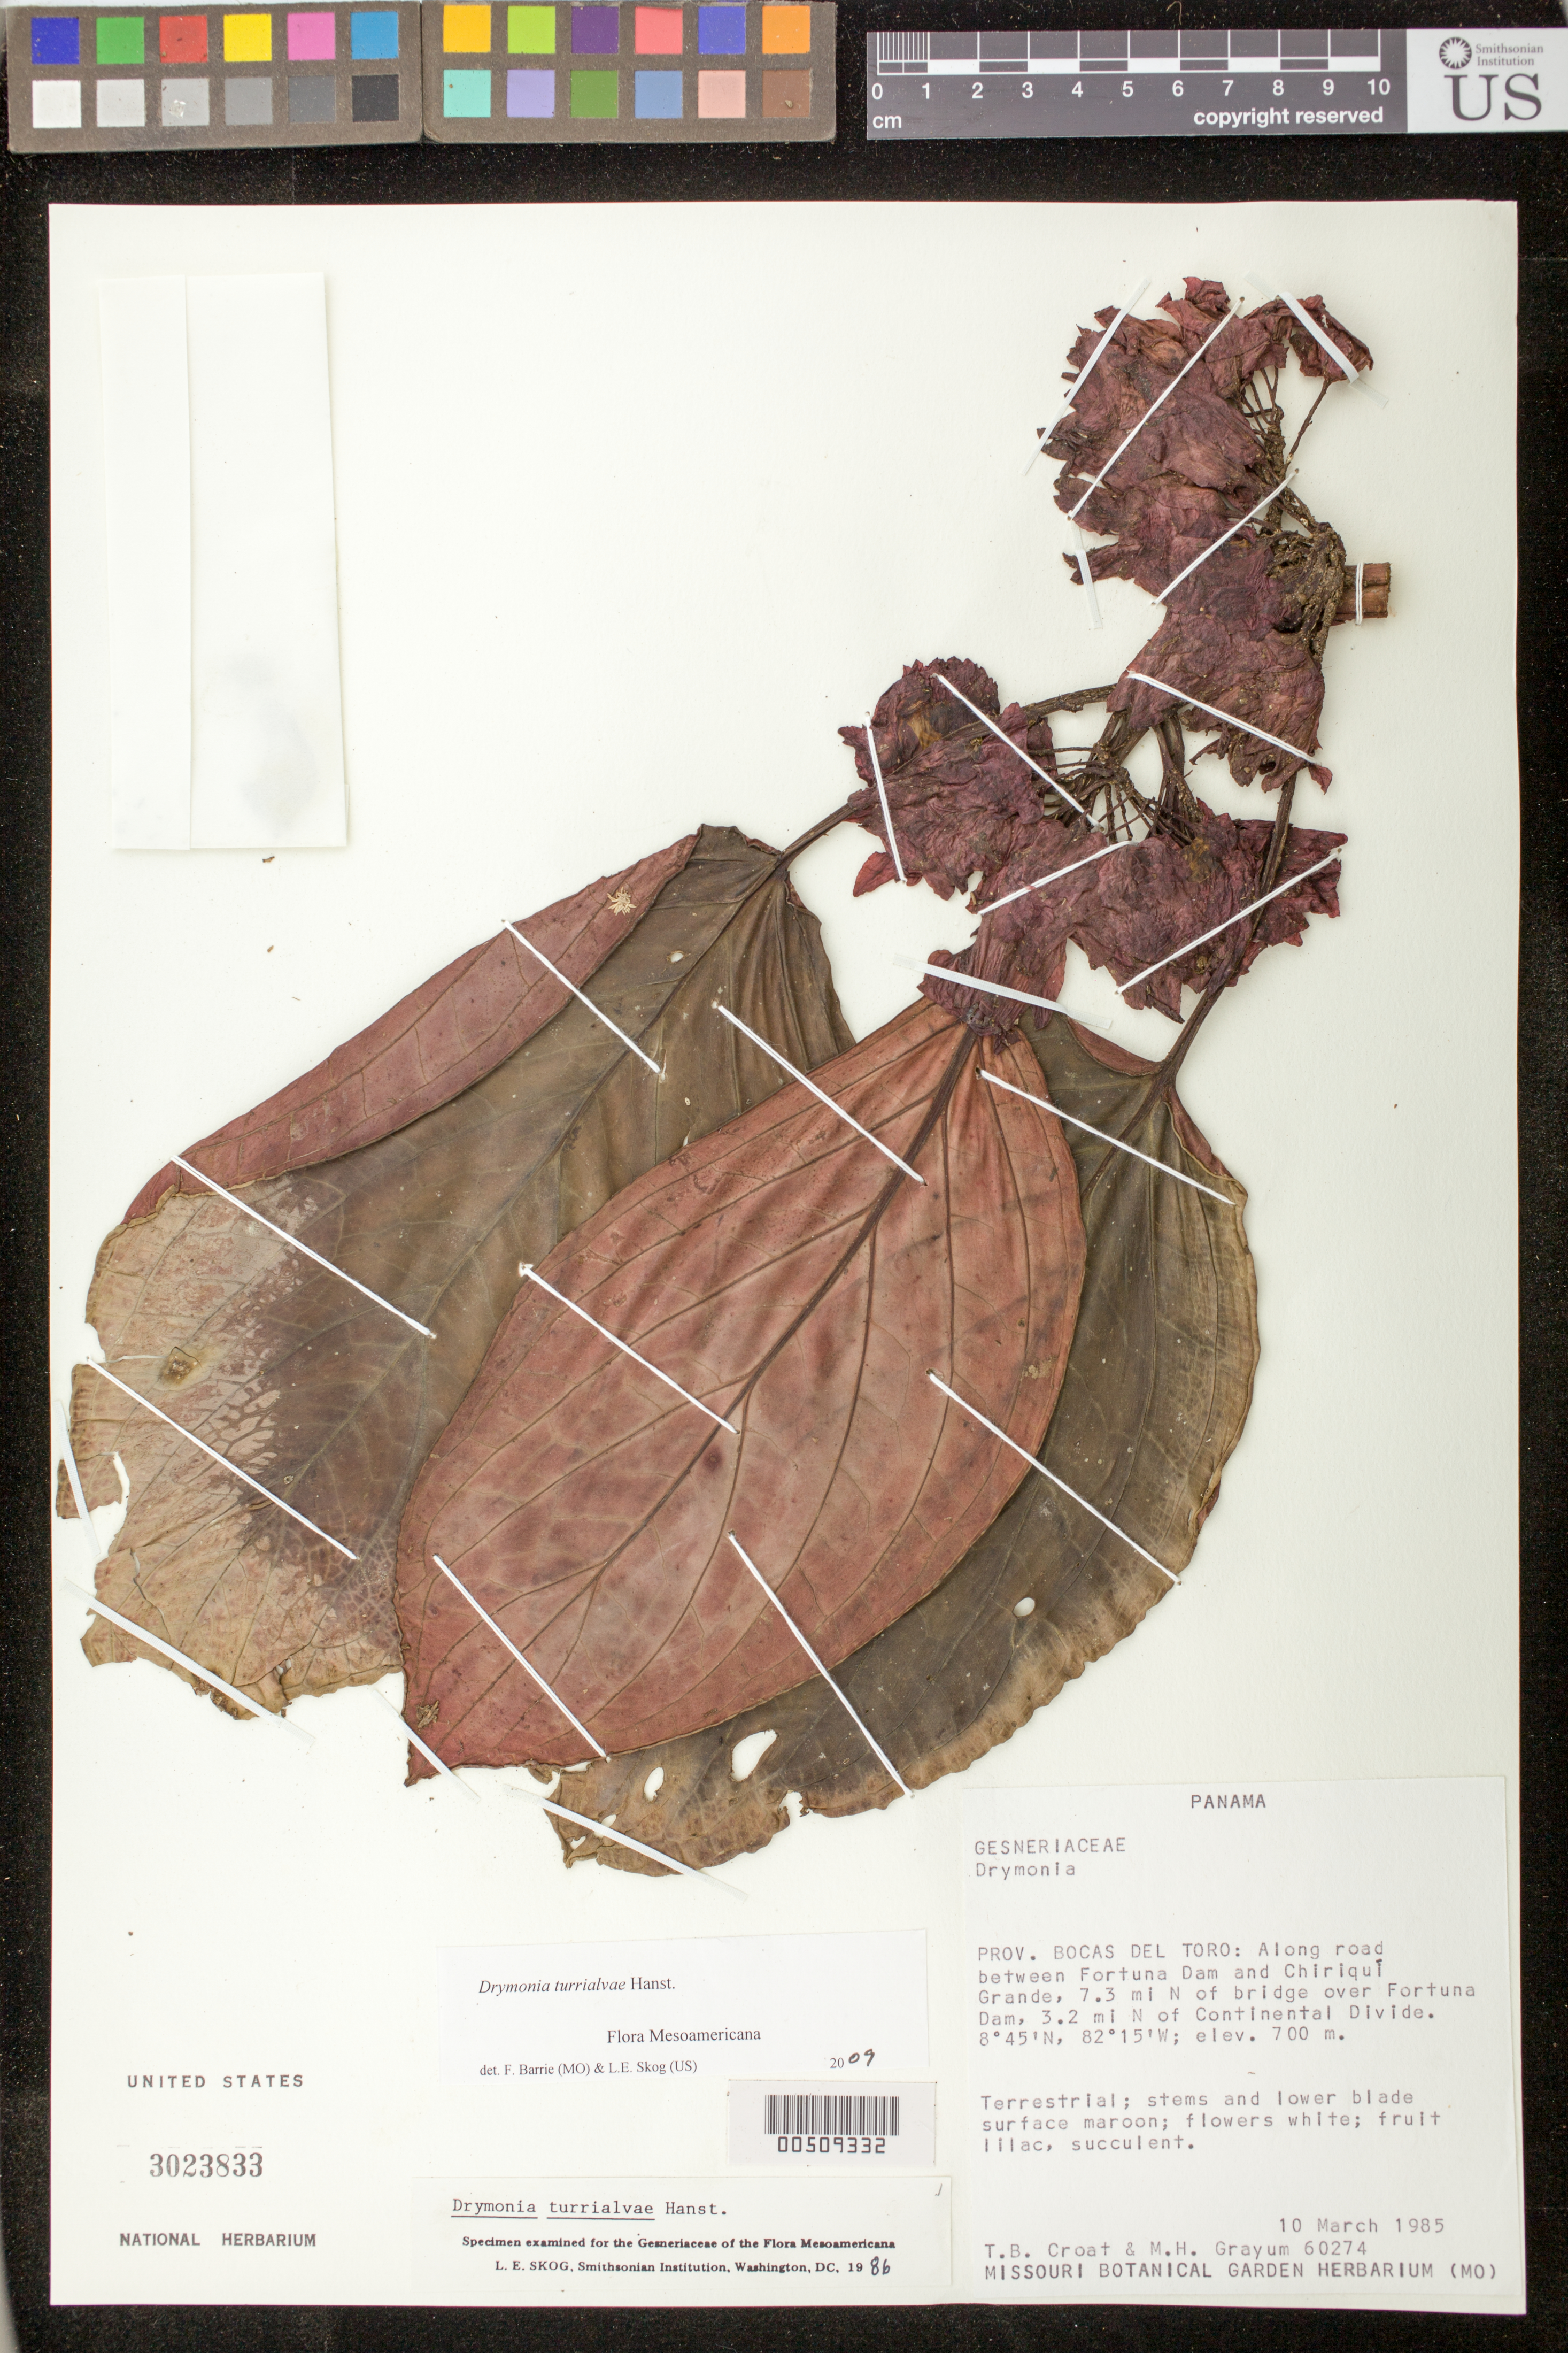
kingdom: Plantae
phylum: Tracheophyta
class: Magnoliopsida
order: Lamiales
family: Gesneriaceae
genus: Drymonia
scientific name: Drymonia turrialvae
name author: Hanst.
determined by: Skog, Laurence E.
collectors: T. B. Croat & M. H. Grayum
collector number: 60274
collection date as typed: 10 Mar 1985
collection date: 1985-03-10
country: Panama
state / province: Bocas del Toro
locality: Along road between Fortuna Dam and Chiriquí Grande, 7.3 mi N of bridge over Fortuna Dam, 3.2 mi N of Continental Divide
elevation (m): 700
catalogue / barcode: US 3023833